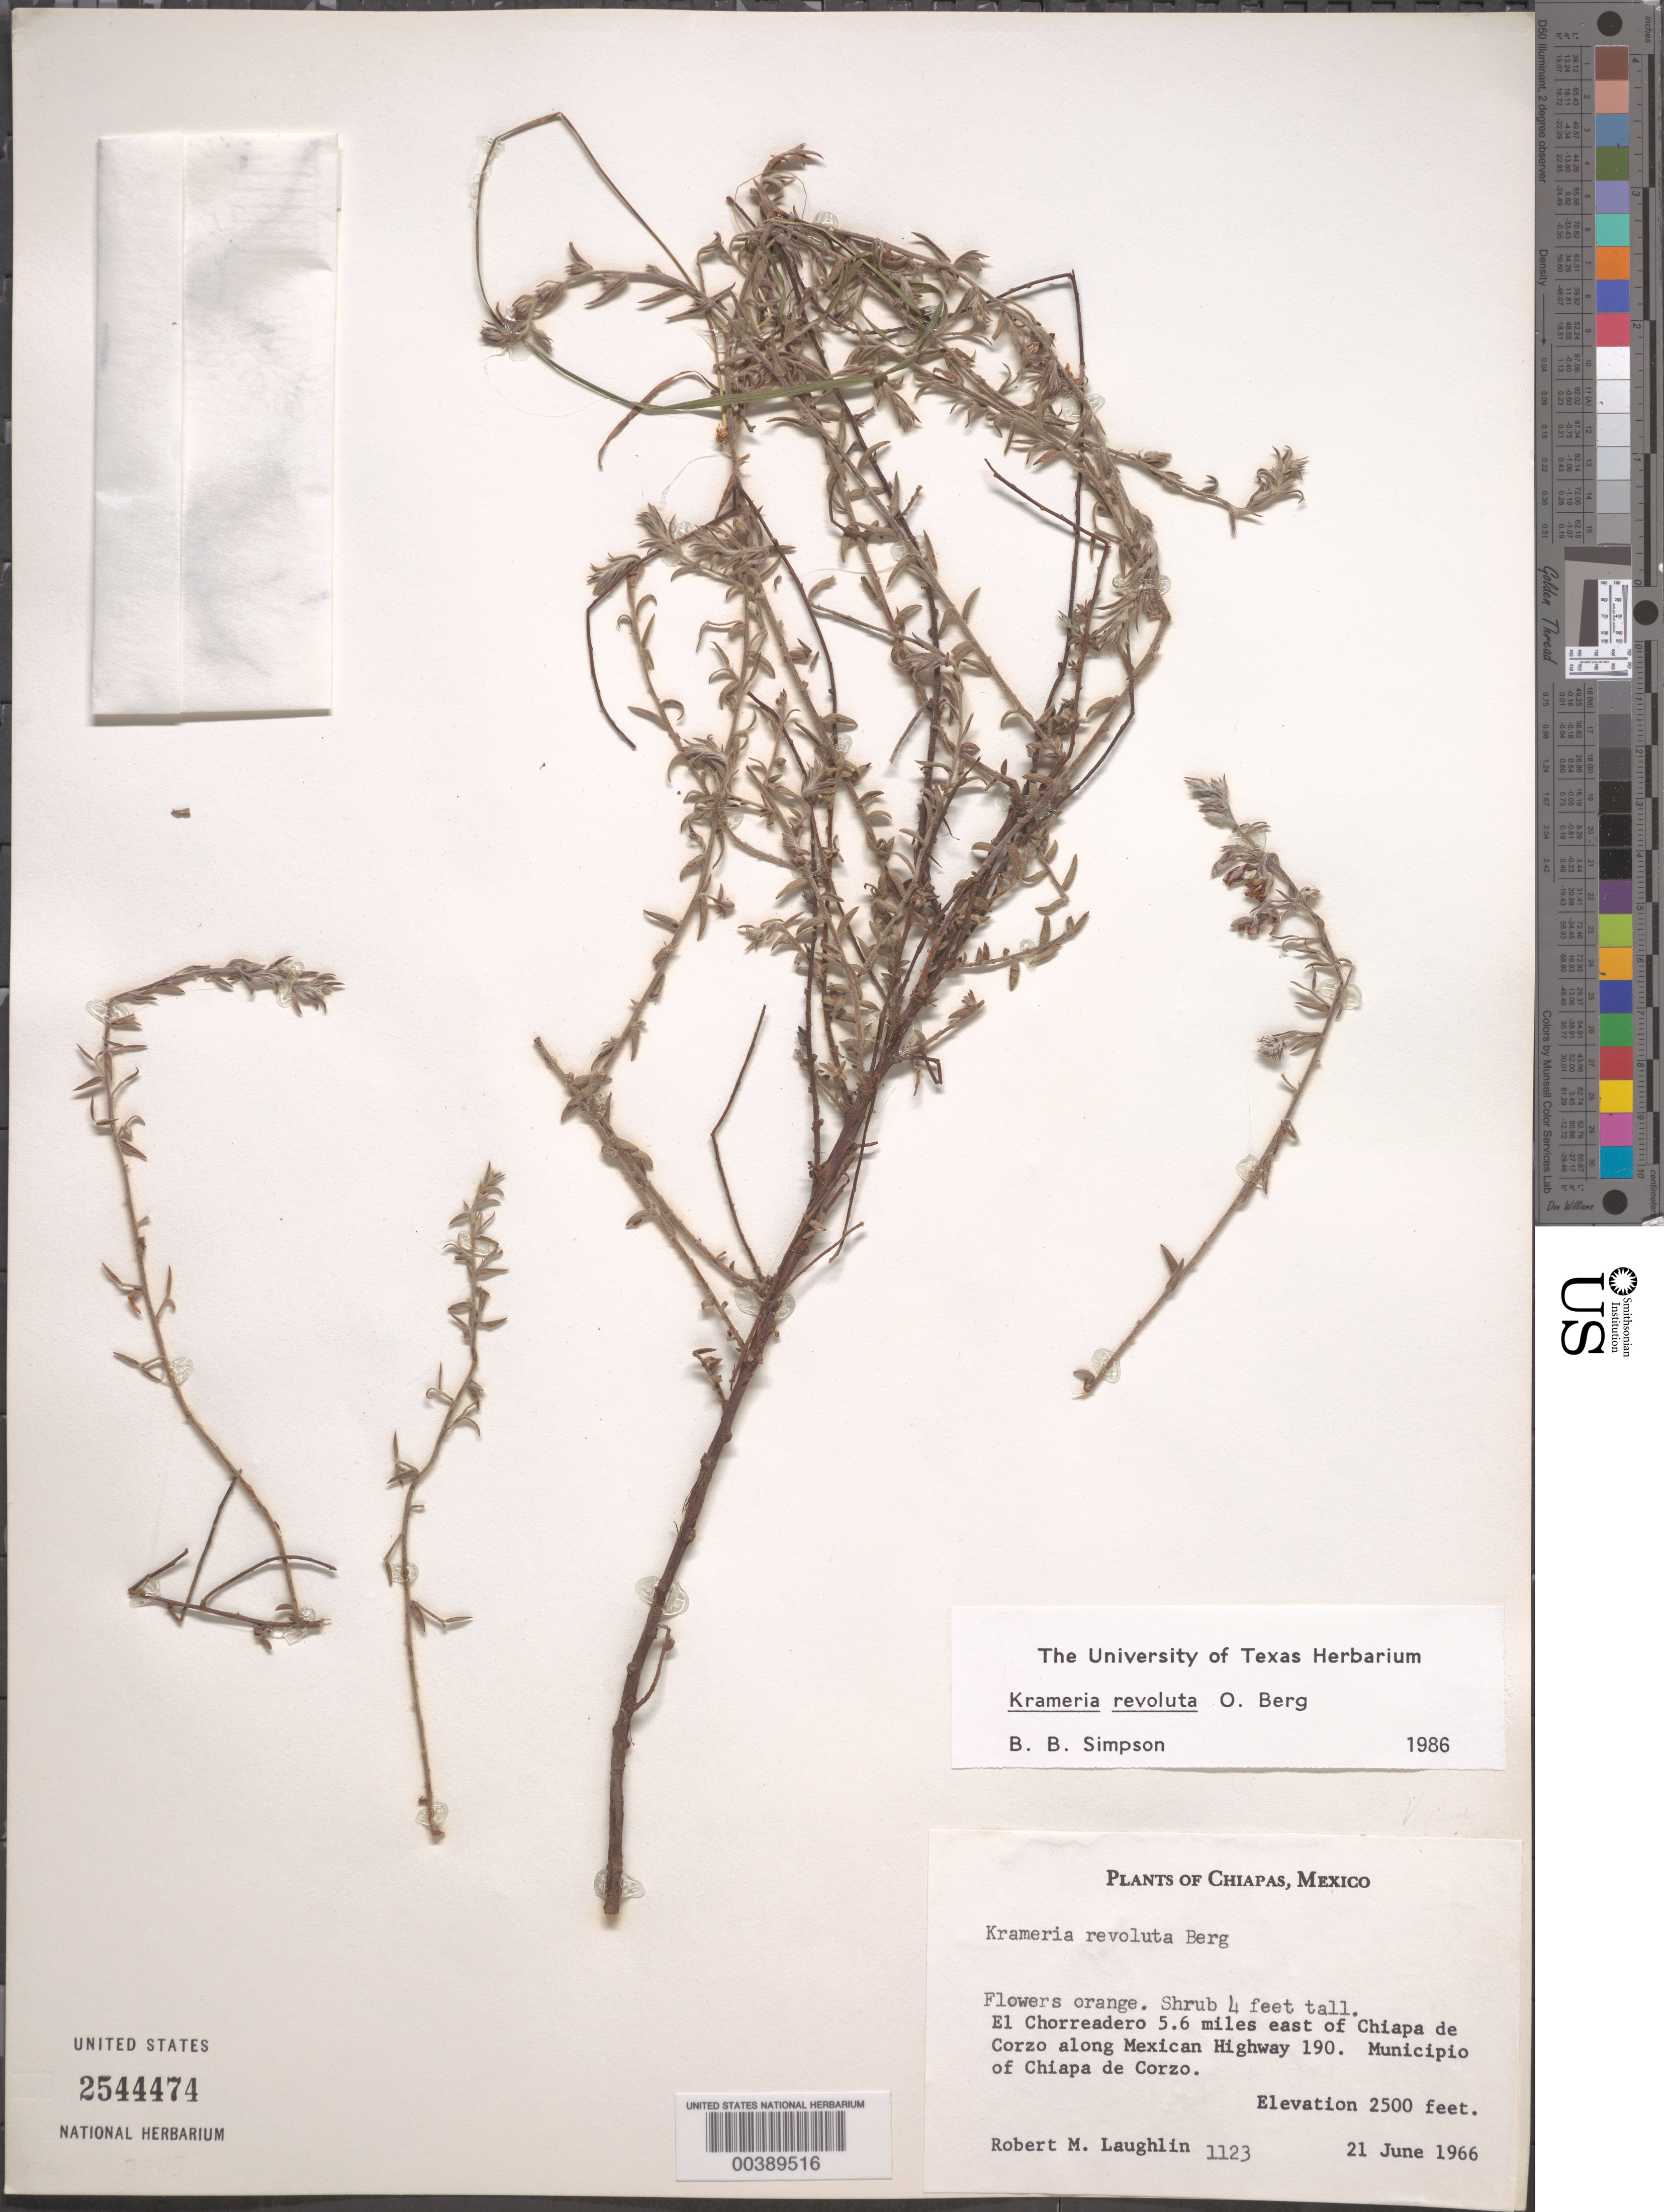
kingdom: Plantae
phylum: Tracheophyta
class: Magnoliopsida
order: Zygophyllales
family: Krameriaceae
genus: Krameria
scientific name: Krameria revoluta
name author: O. Berg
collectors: R. M. Laughlin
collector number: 1123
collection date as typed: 21 Jun 1966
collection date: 1966-06-21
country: Mexico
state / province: Chiapas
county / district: Chiapa de Corzo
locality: El Chorreadero 5.6 mi E of Chiapa de Corzo along Mexican highway 190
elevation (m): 762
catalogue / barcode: US 2544474